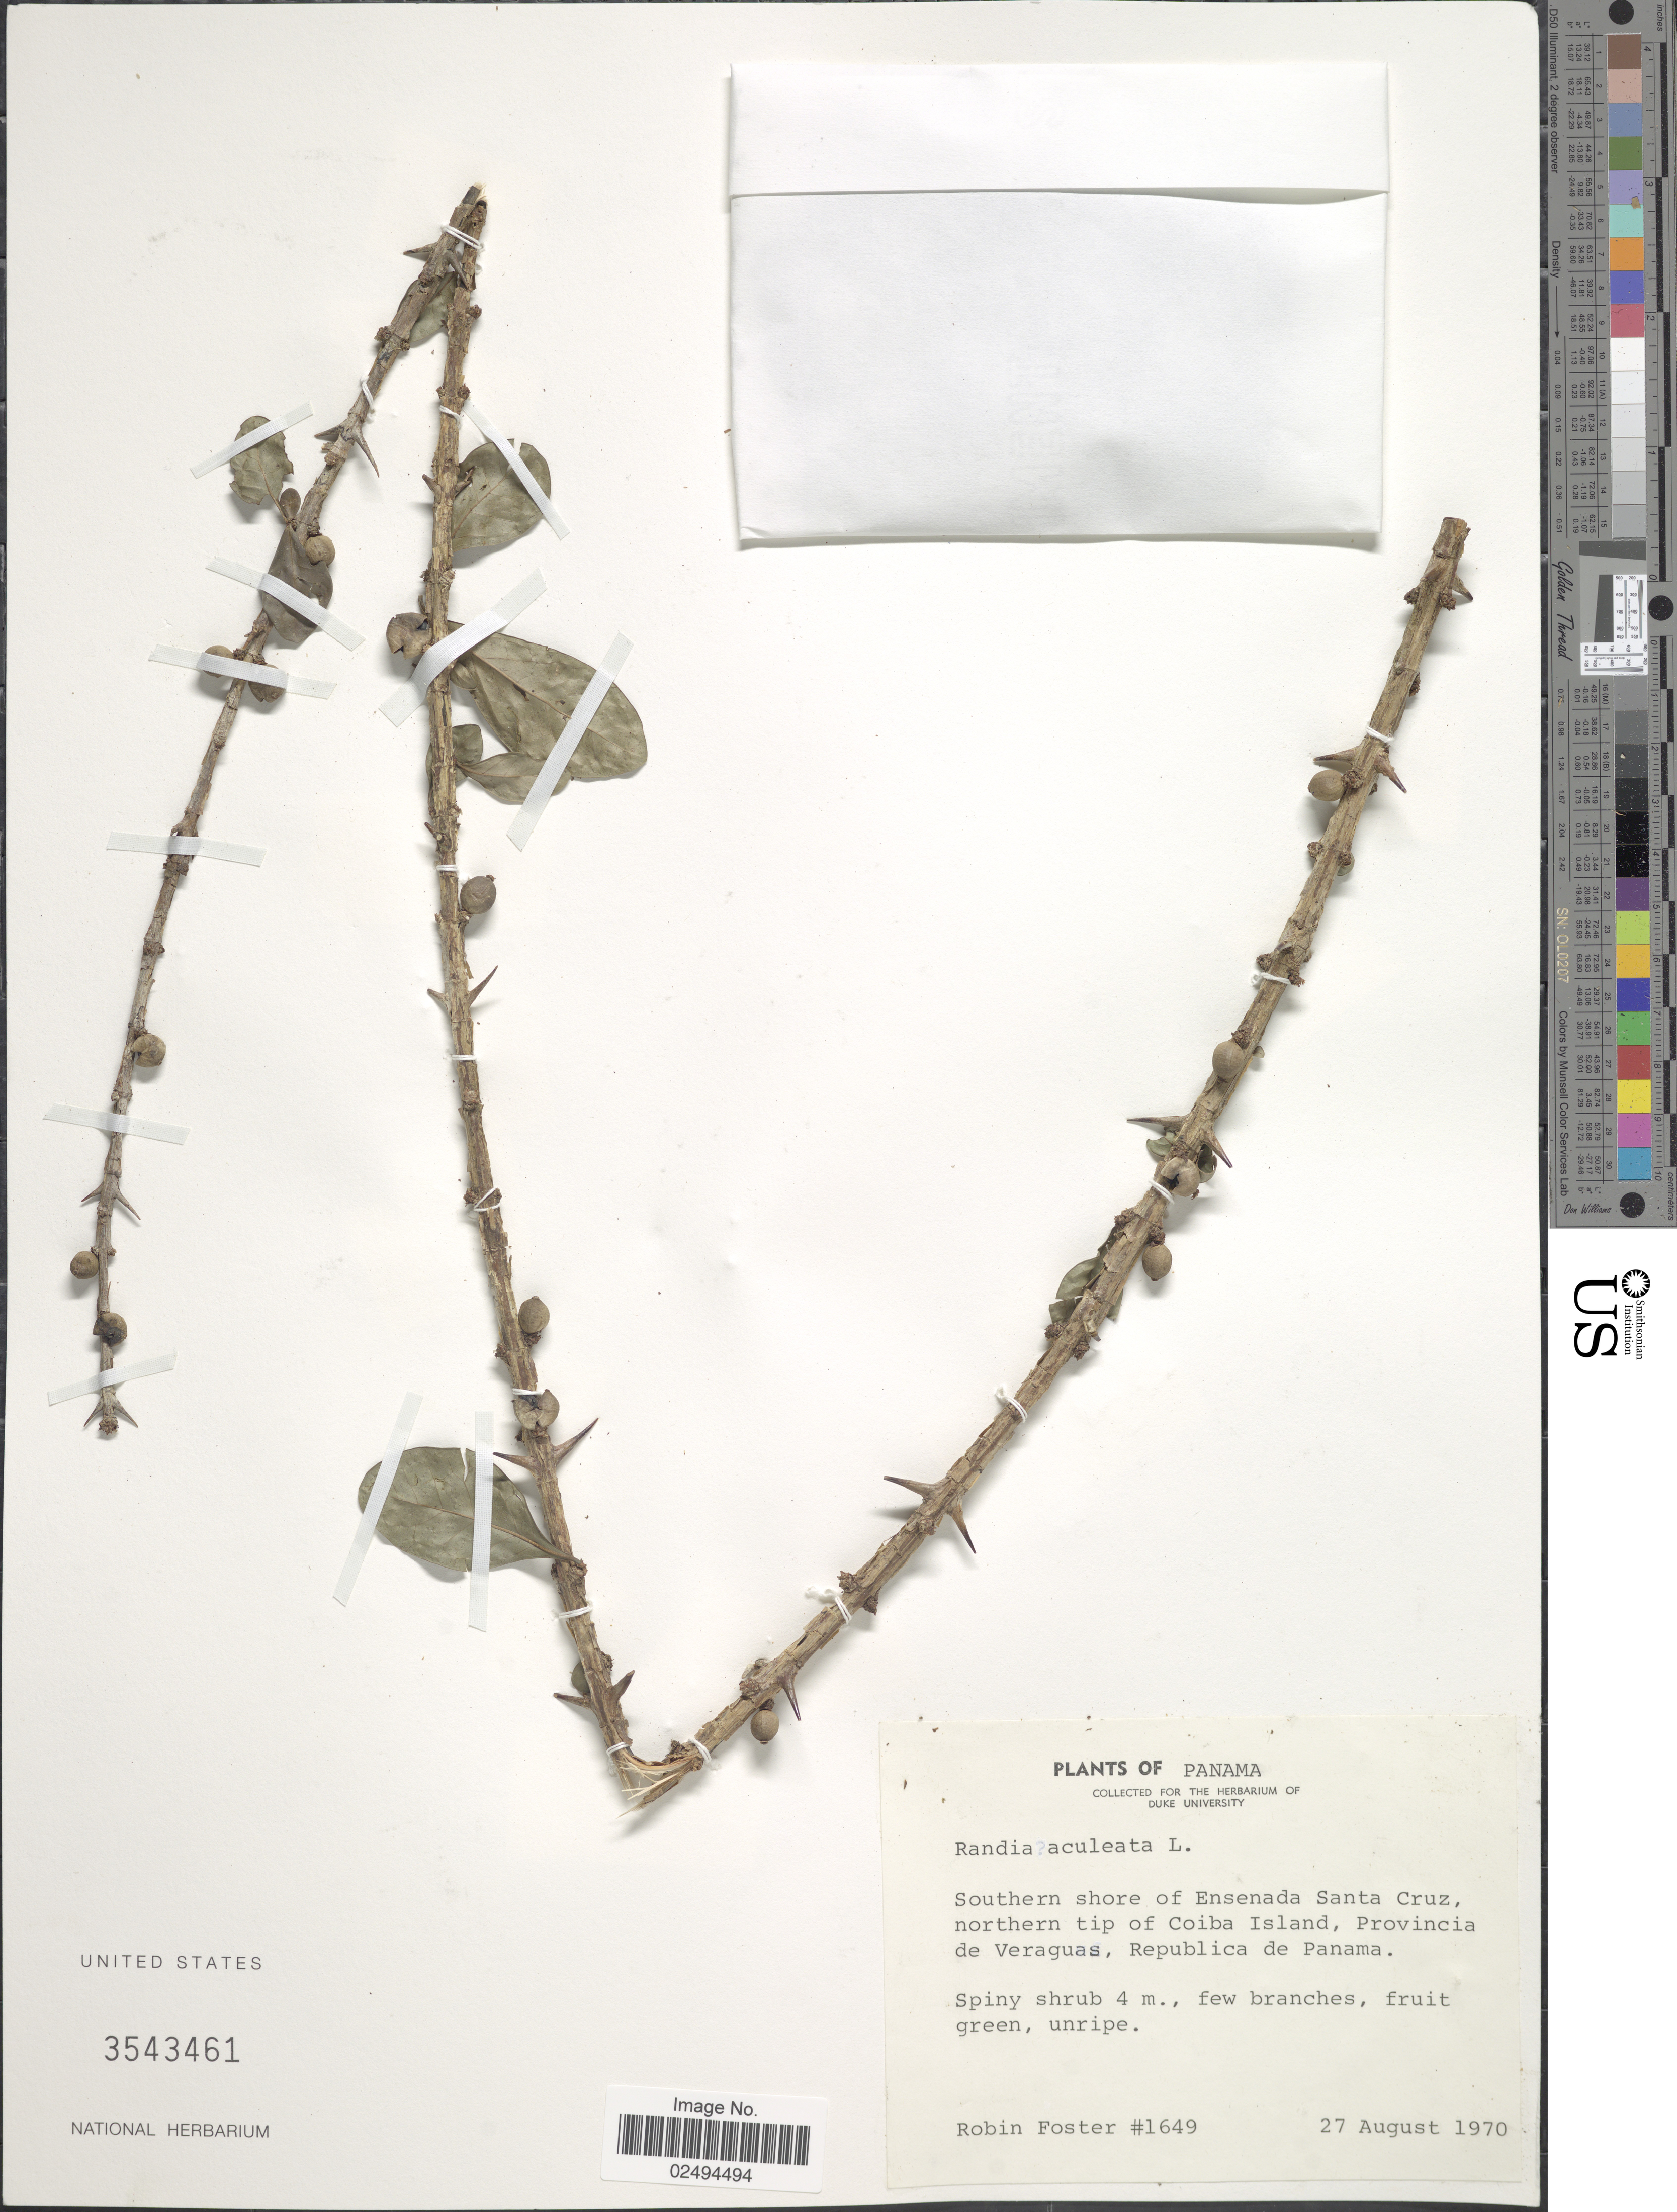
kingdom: Plantae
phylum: Tracheophyta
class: Magnoliopsida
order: Gentianales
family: Rubiaceae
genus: Randia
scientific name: Randia aculeata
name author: L.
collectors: R. B. Foster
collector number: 1649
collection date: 1970-08-27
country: Panama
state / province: Veraguas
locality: Southern shore of Ensenada Santa Cruz, northern tip of Coiba Island, Provincia de Veraguas, Republica de Panama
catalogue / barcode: US 3543461